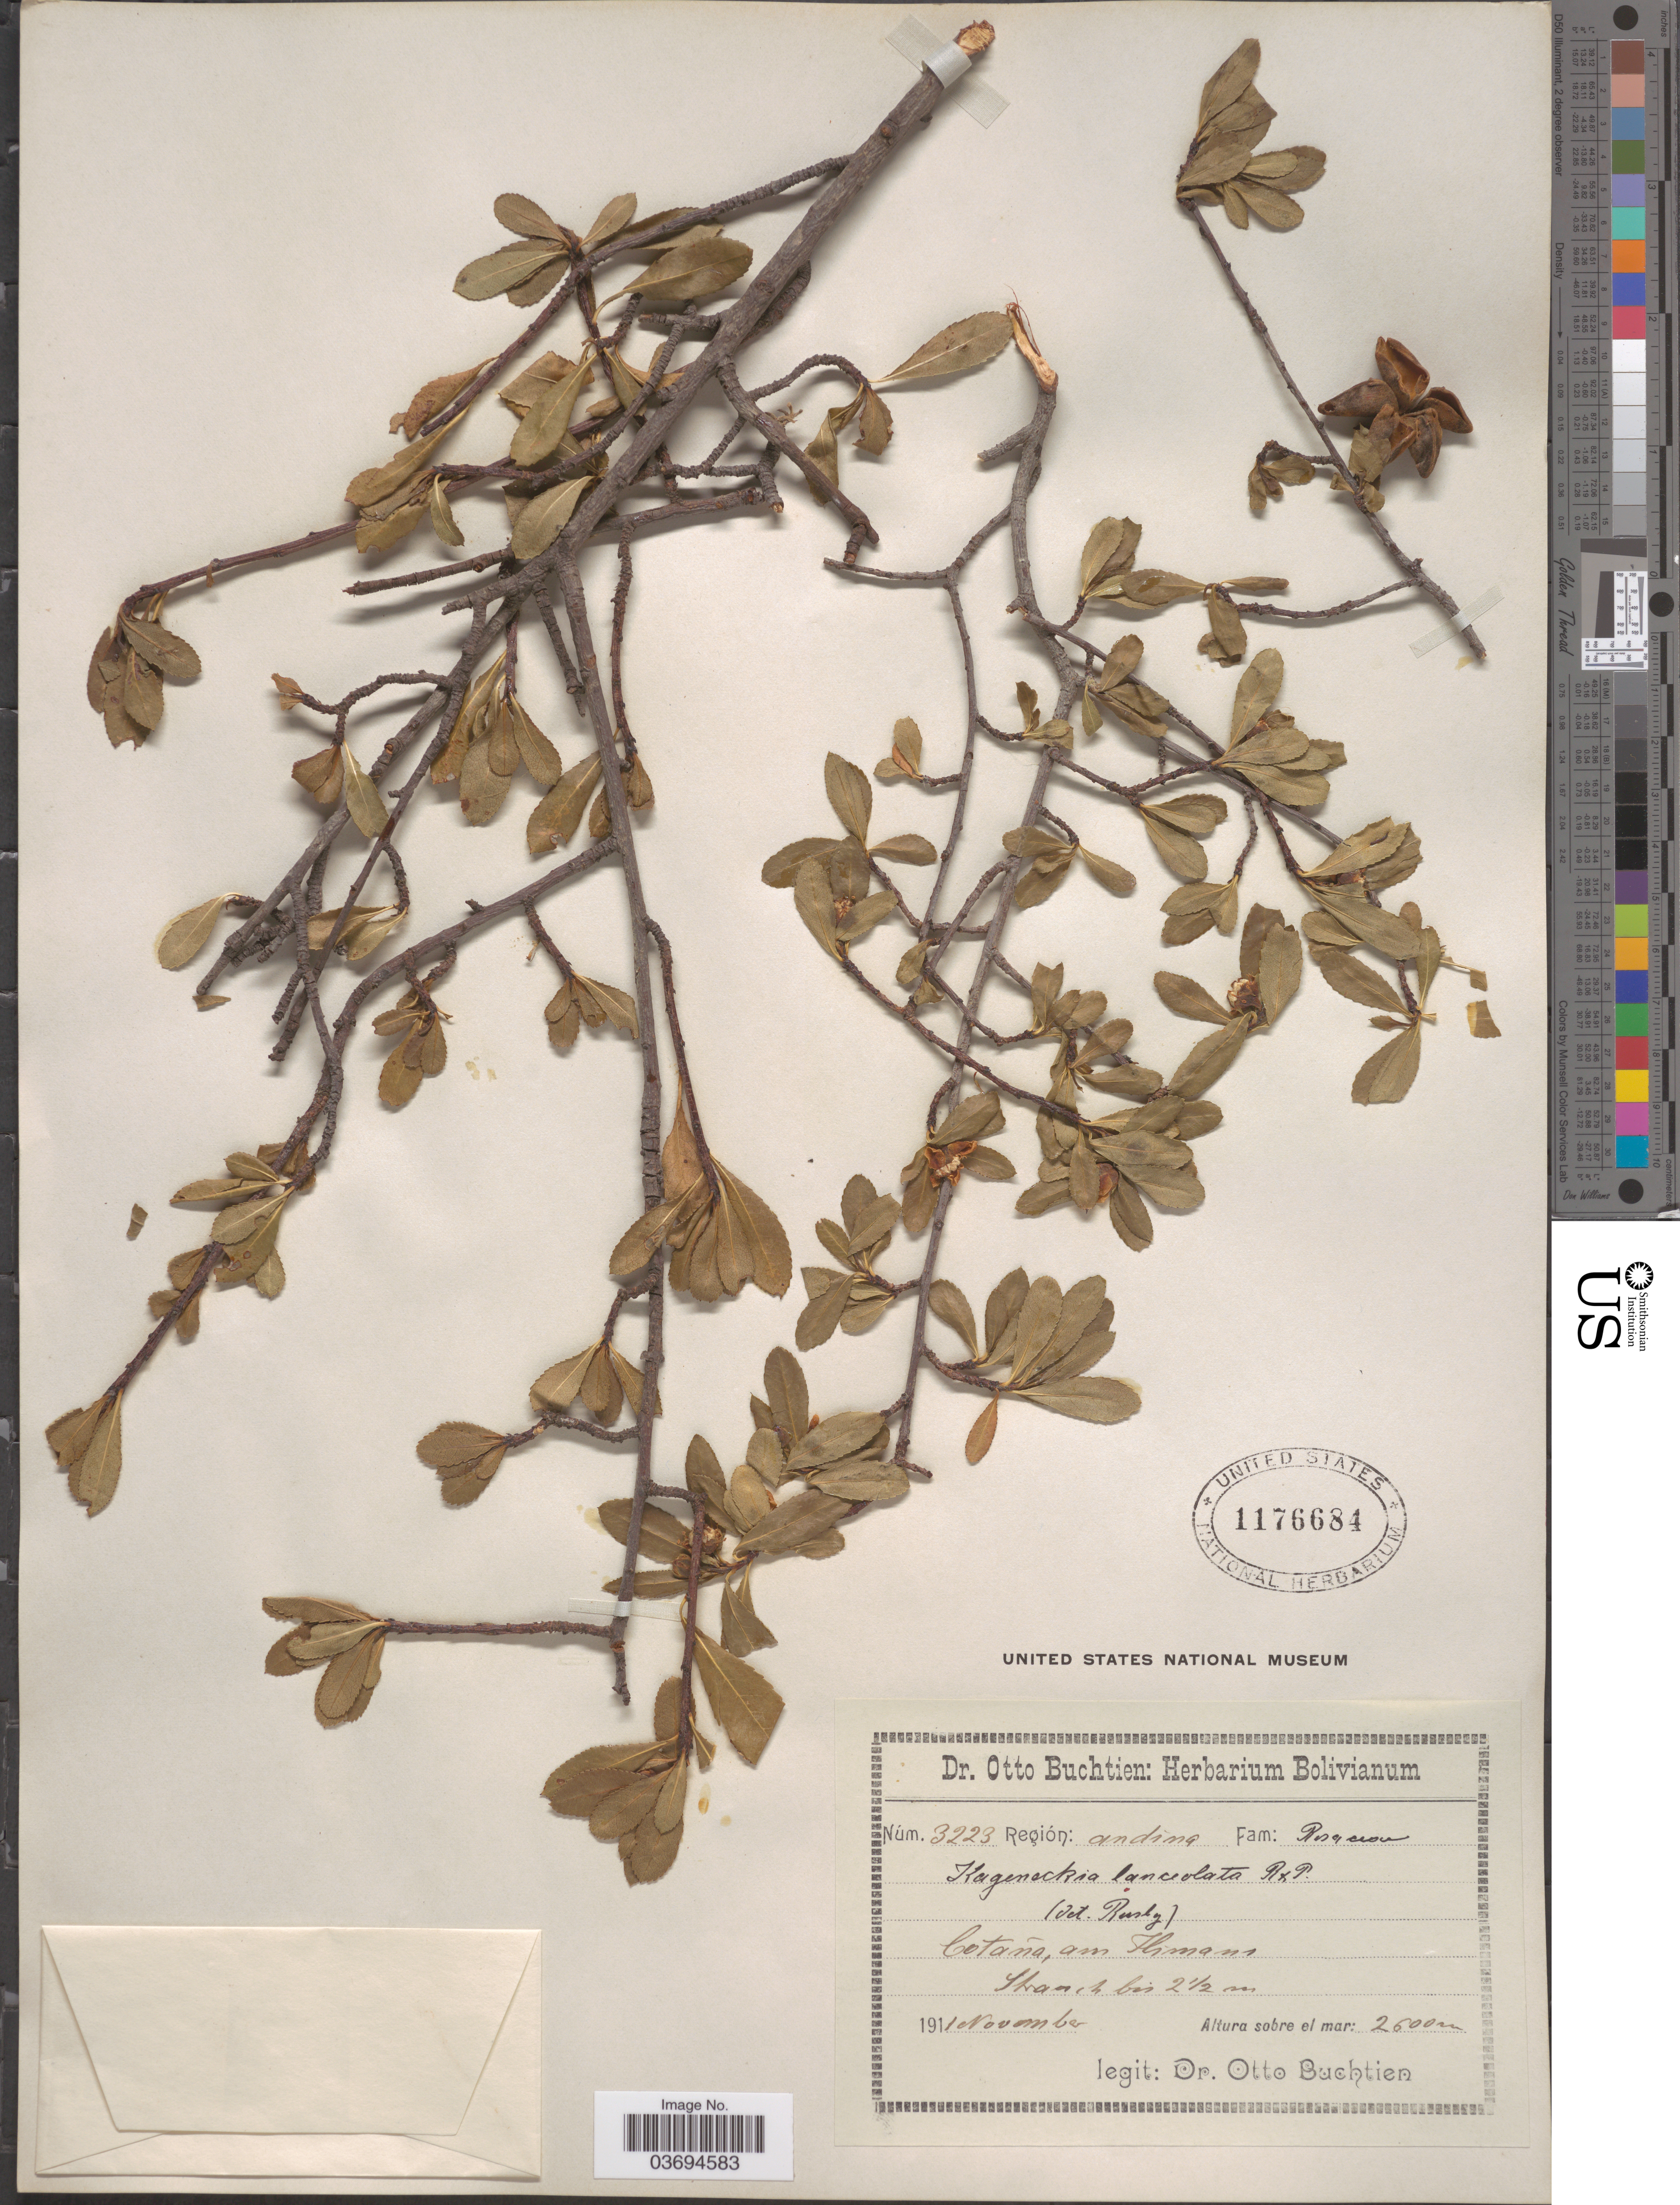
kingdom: Plantae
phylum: Tracheophyta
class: Magnoliopsida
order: Rosales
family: Rosaceae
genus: Kageneckia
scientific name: Kageneckia lanceolata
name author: Ruiz & Pav.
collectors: O. Buchtien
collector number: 3223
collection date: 1911-11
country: Bolivia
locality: Región: andina. Cotaña am Ilimani.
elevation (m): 2600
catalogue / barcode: US 1176684